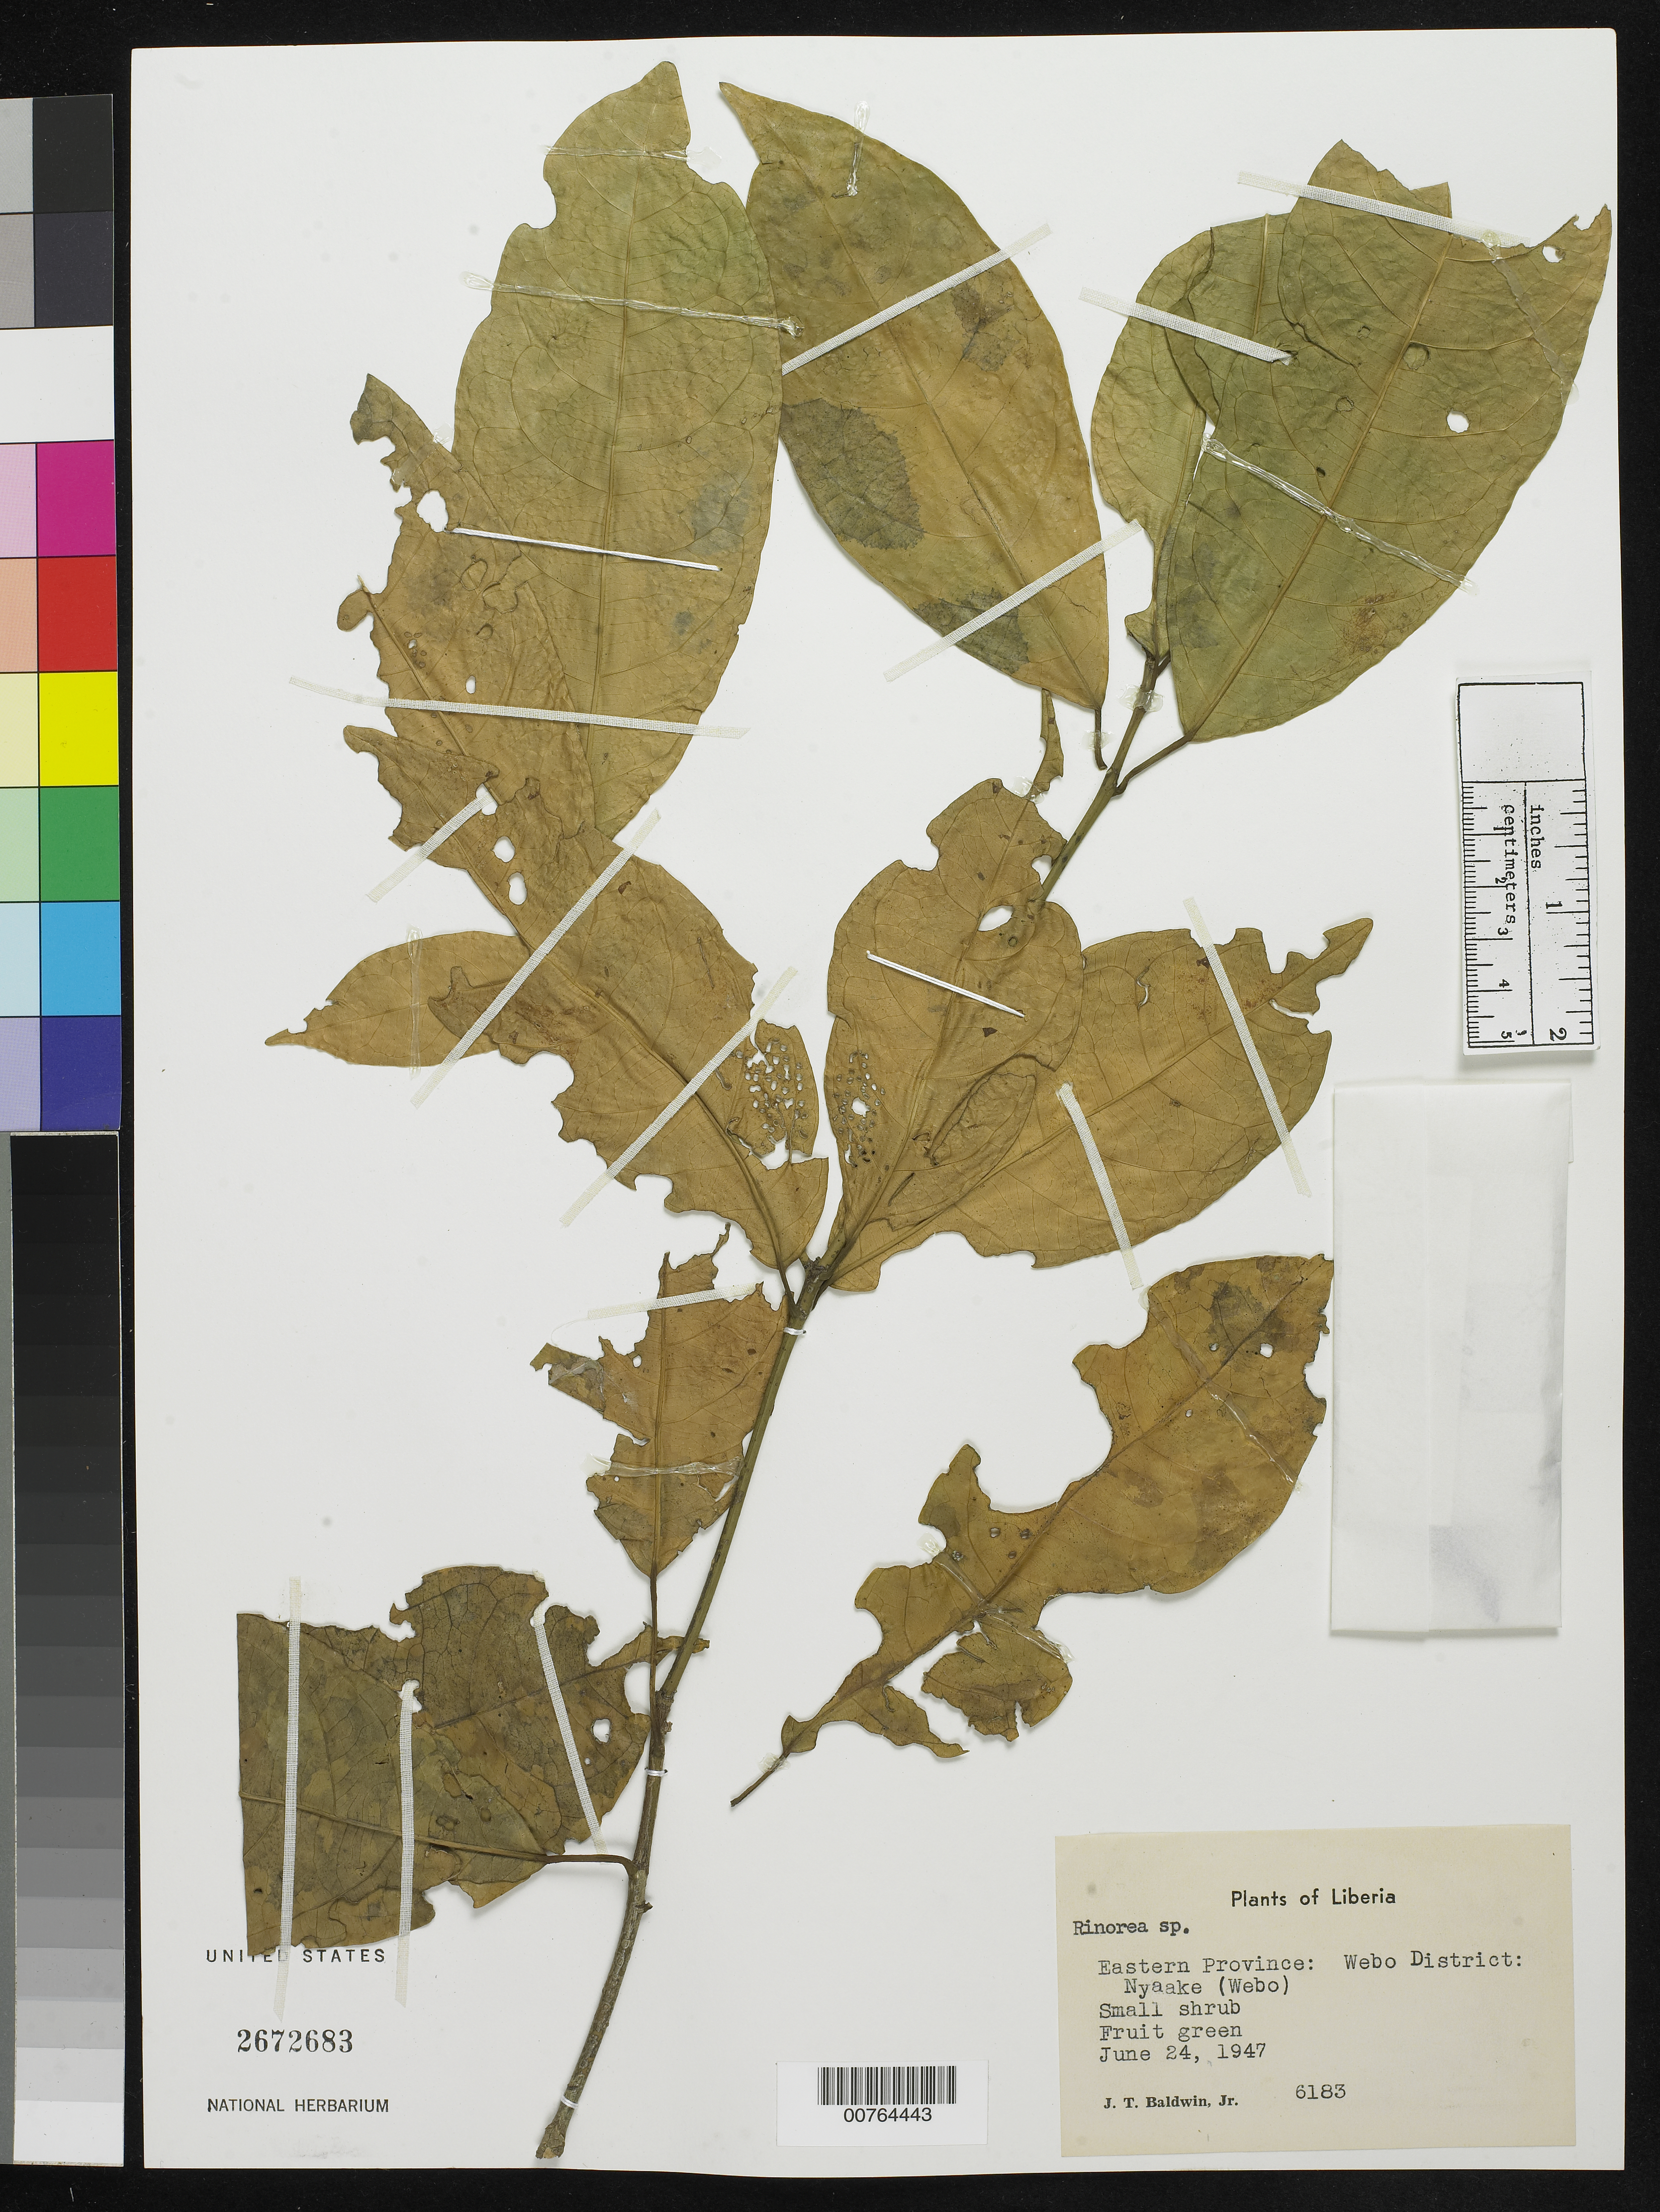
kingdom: Plantae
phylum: Tracheophyta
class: Magnoliopsida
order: Malpighiales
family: Violaceae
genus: Rinorea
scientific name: Rinorea sp.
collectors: J. T. Baldwin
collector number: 6183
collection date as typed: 24 Jun 1947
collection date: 1947-06-24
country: Liberia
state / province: River Gee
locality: Eastern Province: Webo District, Nyaake (Webo)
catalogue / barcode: US 2672683